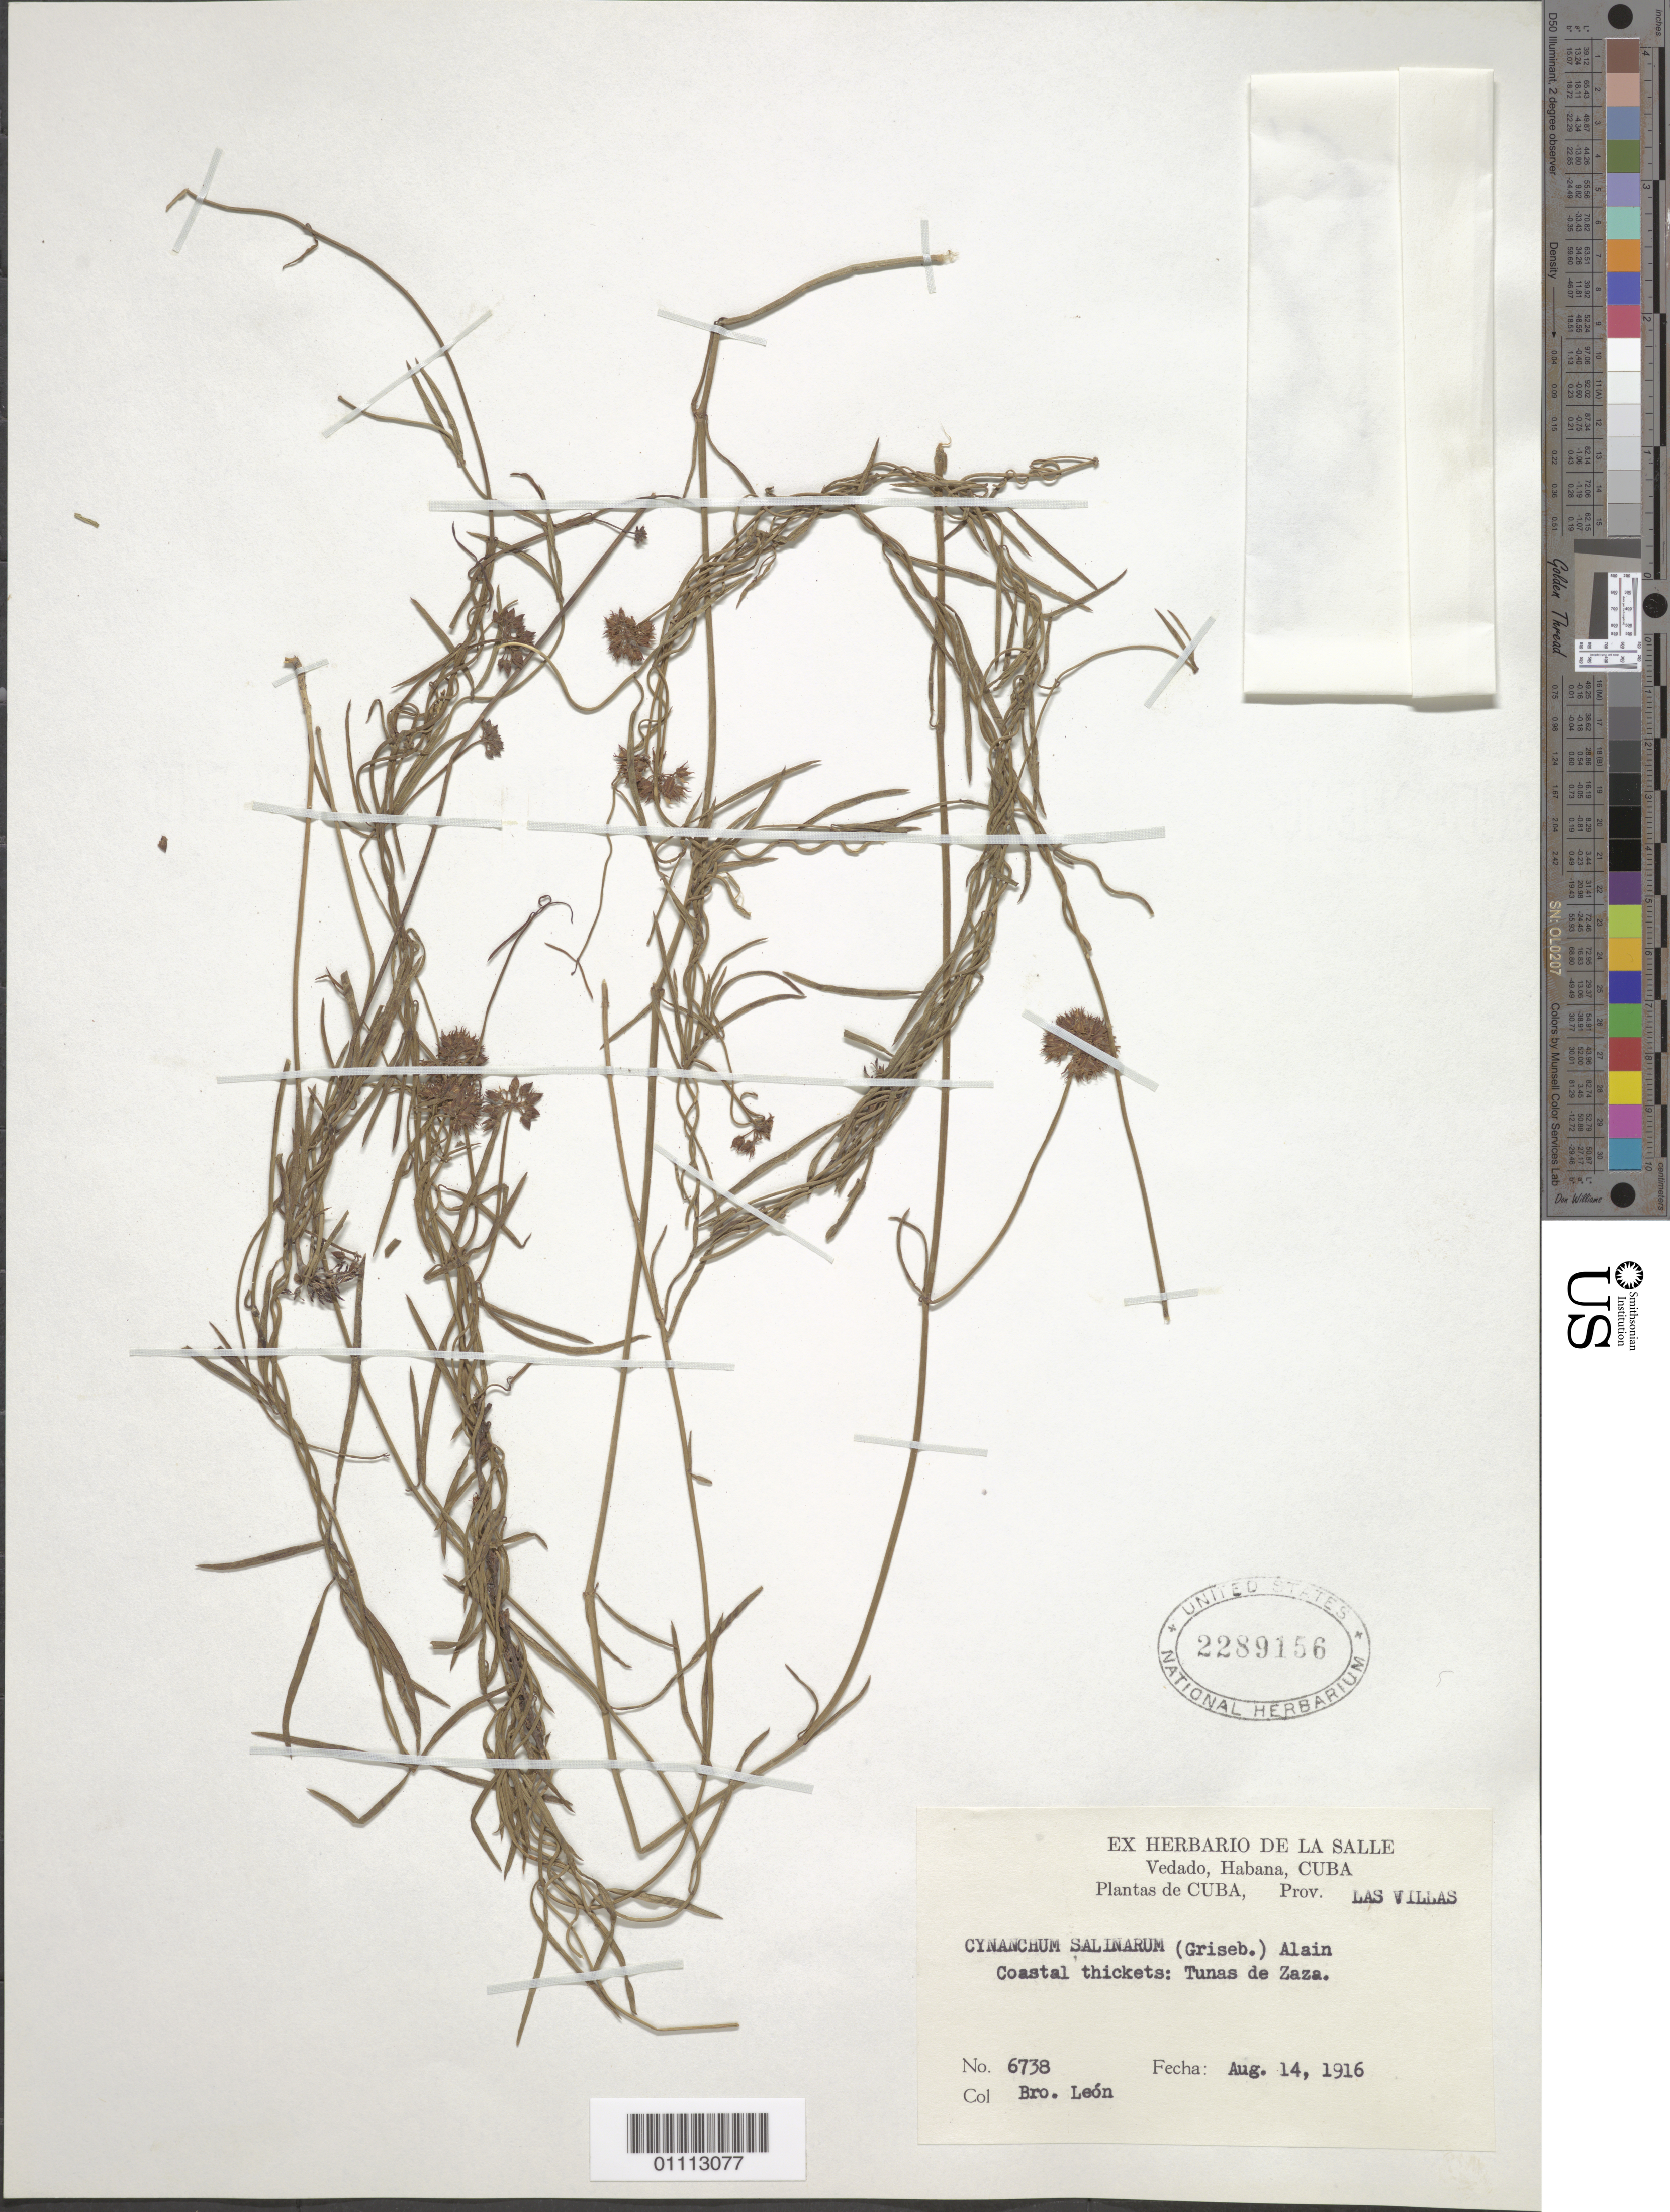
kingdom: Plantae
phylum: Tracheophyta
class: Magnoliopsida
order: Gentianales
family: Apocynaceae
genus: Cynanchum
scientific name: Cynanchum salinarum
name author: (Griseb.) Alain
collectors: Bro. León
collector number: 6738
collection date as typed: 14 Aug 1916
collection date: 1916-08-14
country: Cuba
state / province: Sancti Spiritus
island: Cuba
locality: Coastal thickets: Tunas de Zaza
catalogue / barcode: US 2289156